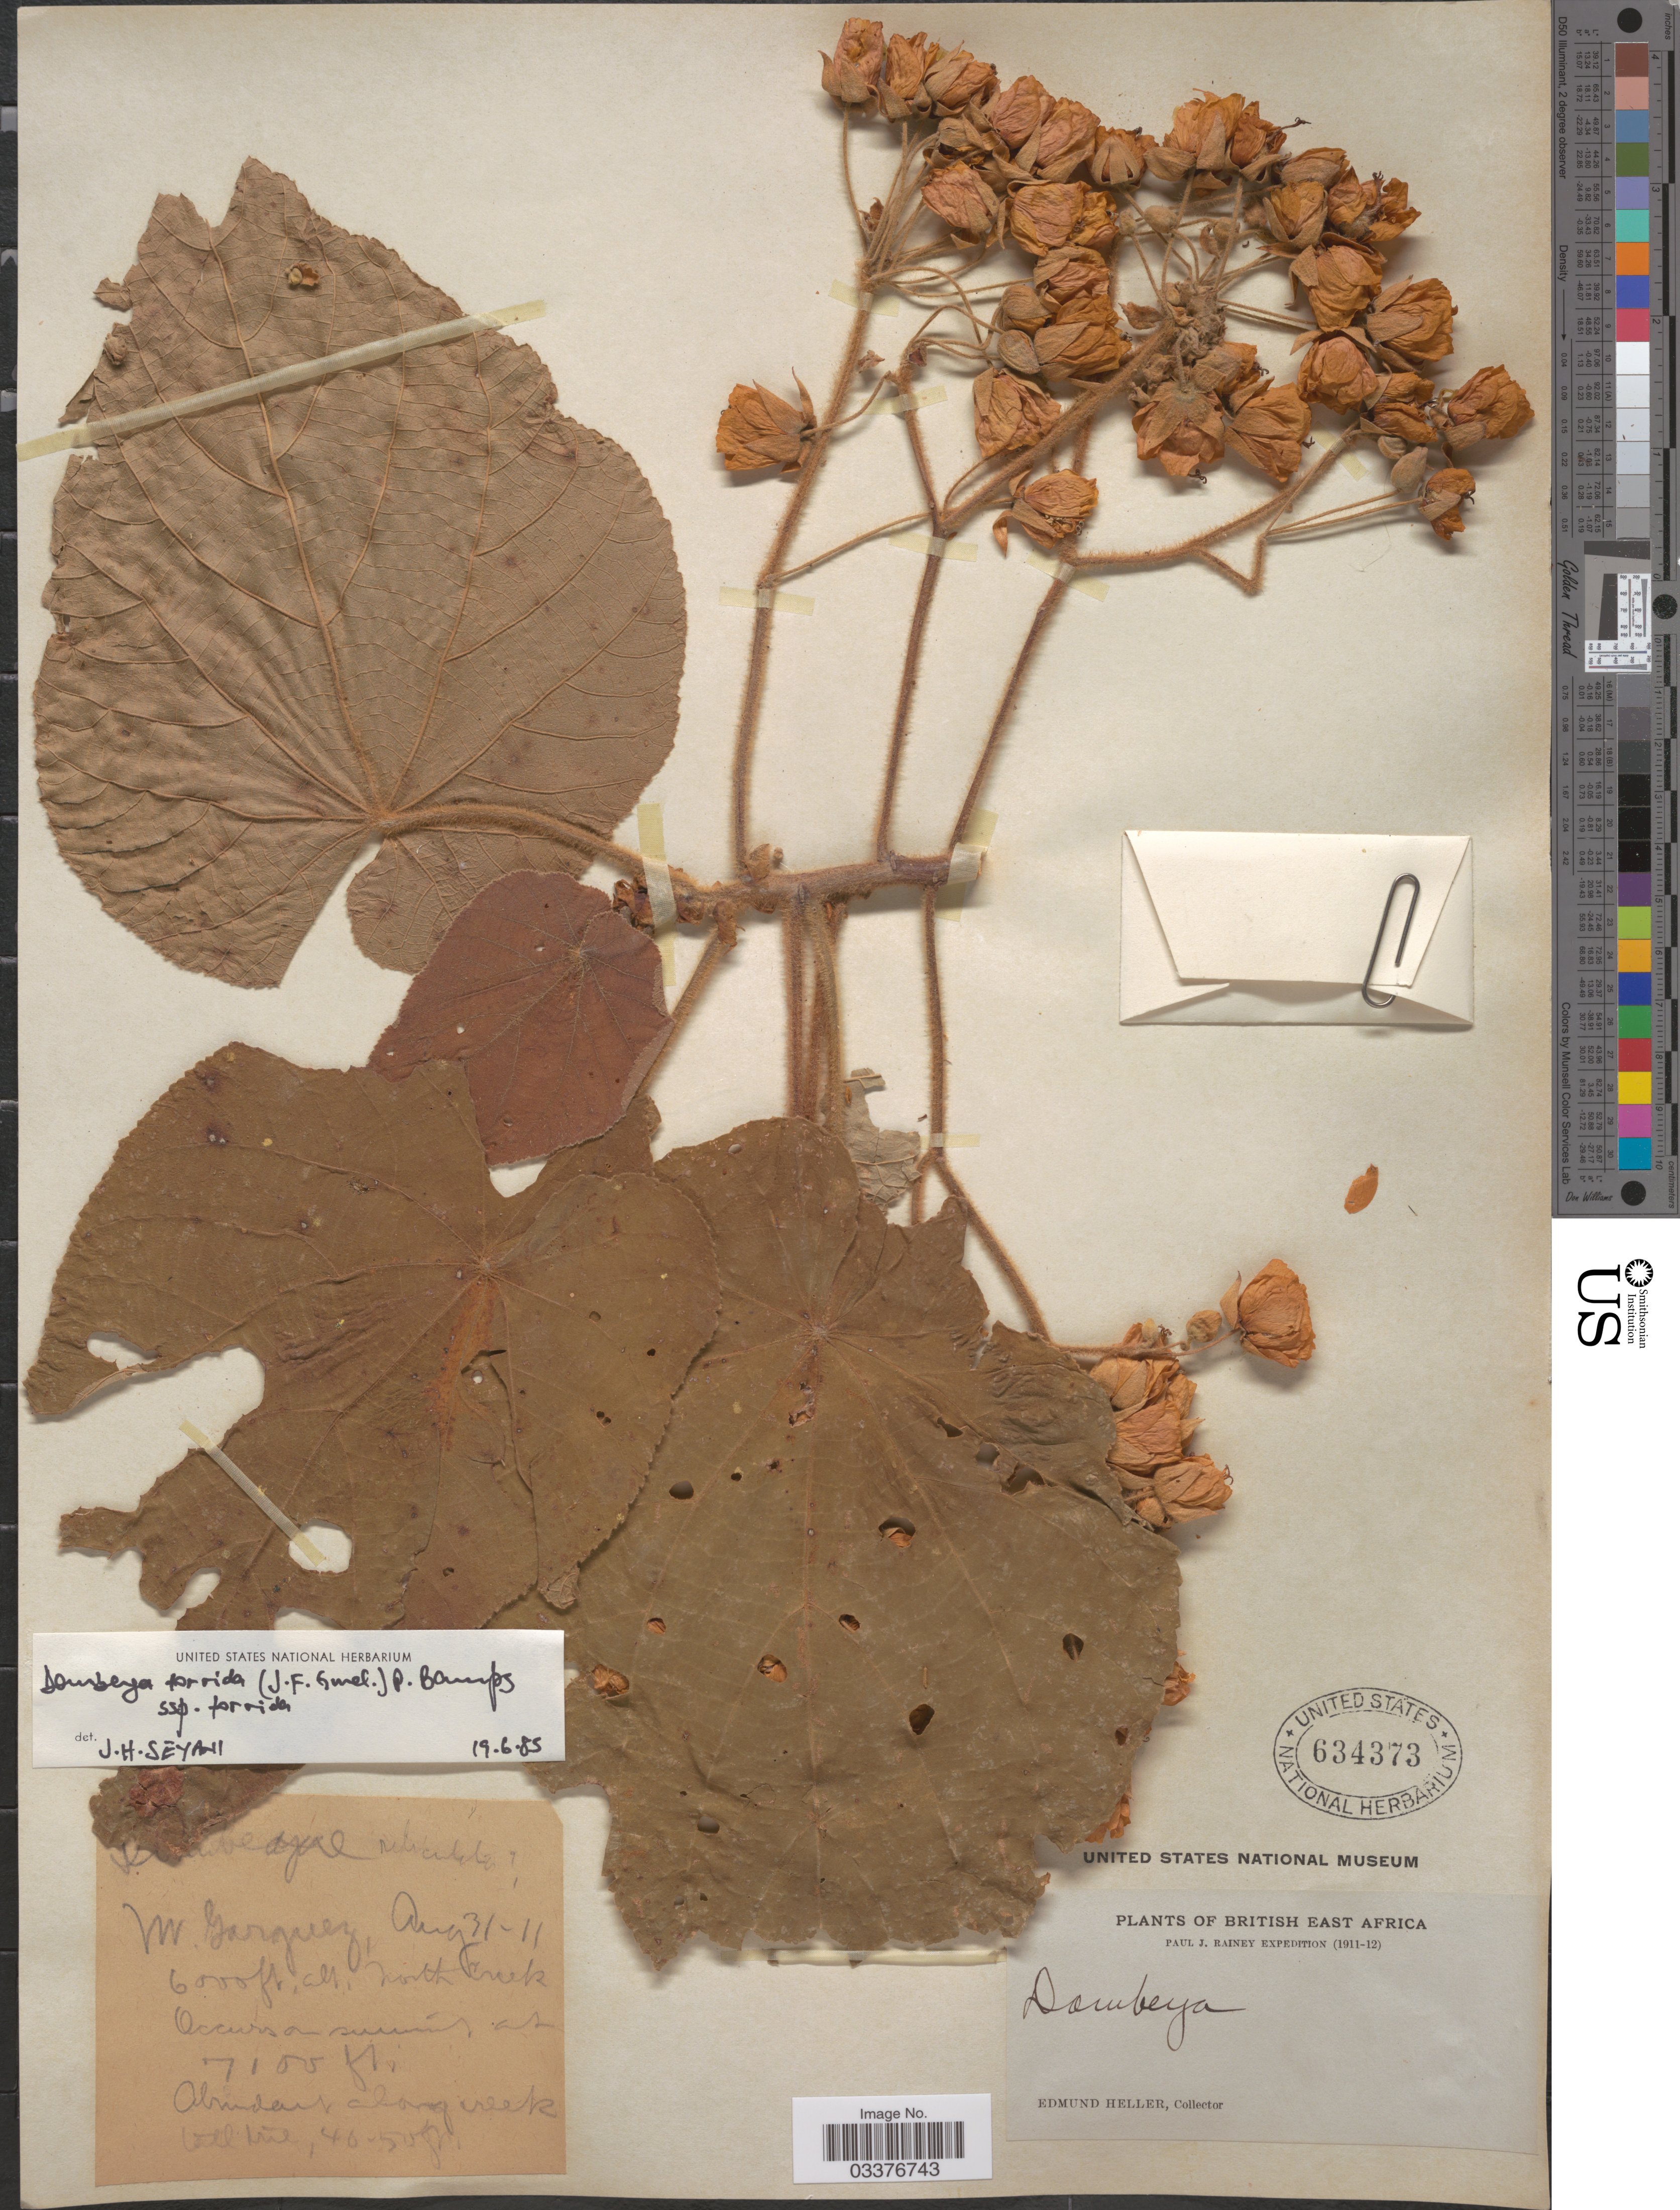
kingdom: Plantae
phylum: Tracheophyta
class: Magnoliopsida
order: Malvales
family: Malvaceae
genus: Dombeya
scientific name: Dombeya torrida subsp. torrida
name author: (J.F. Gmel.) Bamps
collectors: E. Heller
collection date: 1911-08-31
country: Kenya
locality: British East Africa. W. Garguez. North Creek.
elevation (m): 1829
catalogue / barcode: US 634373